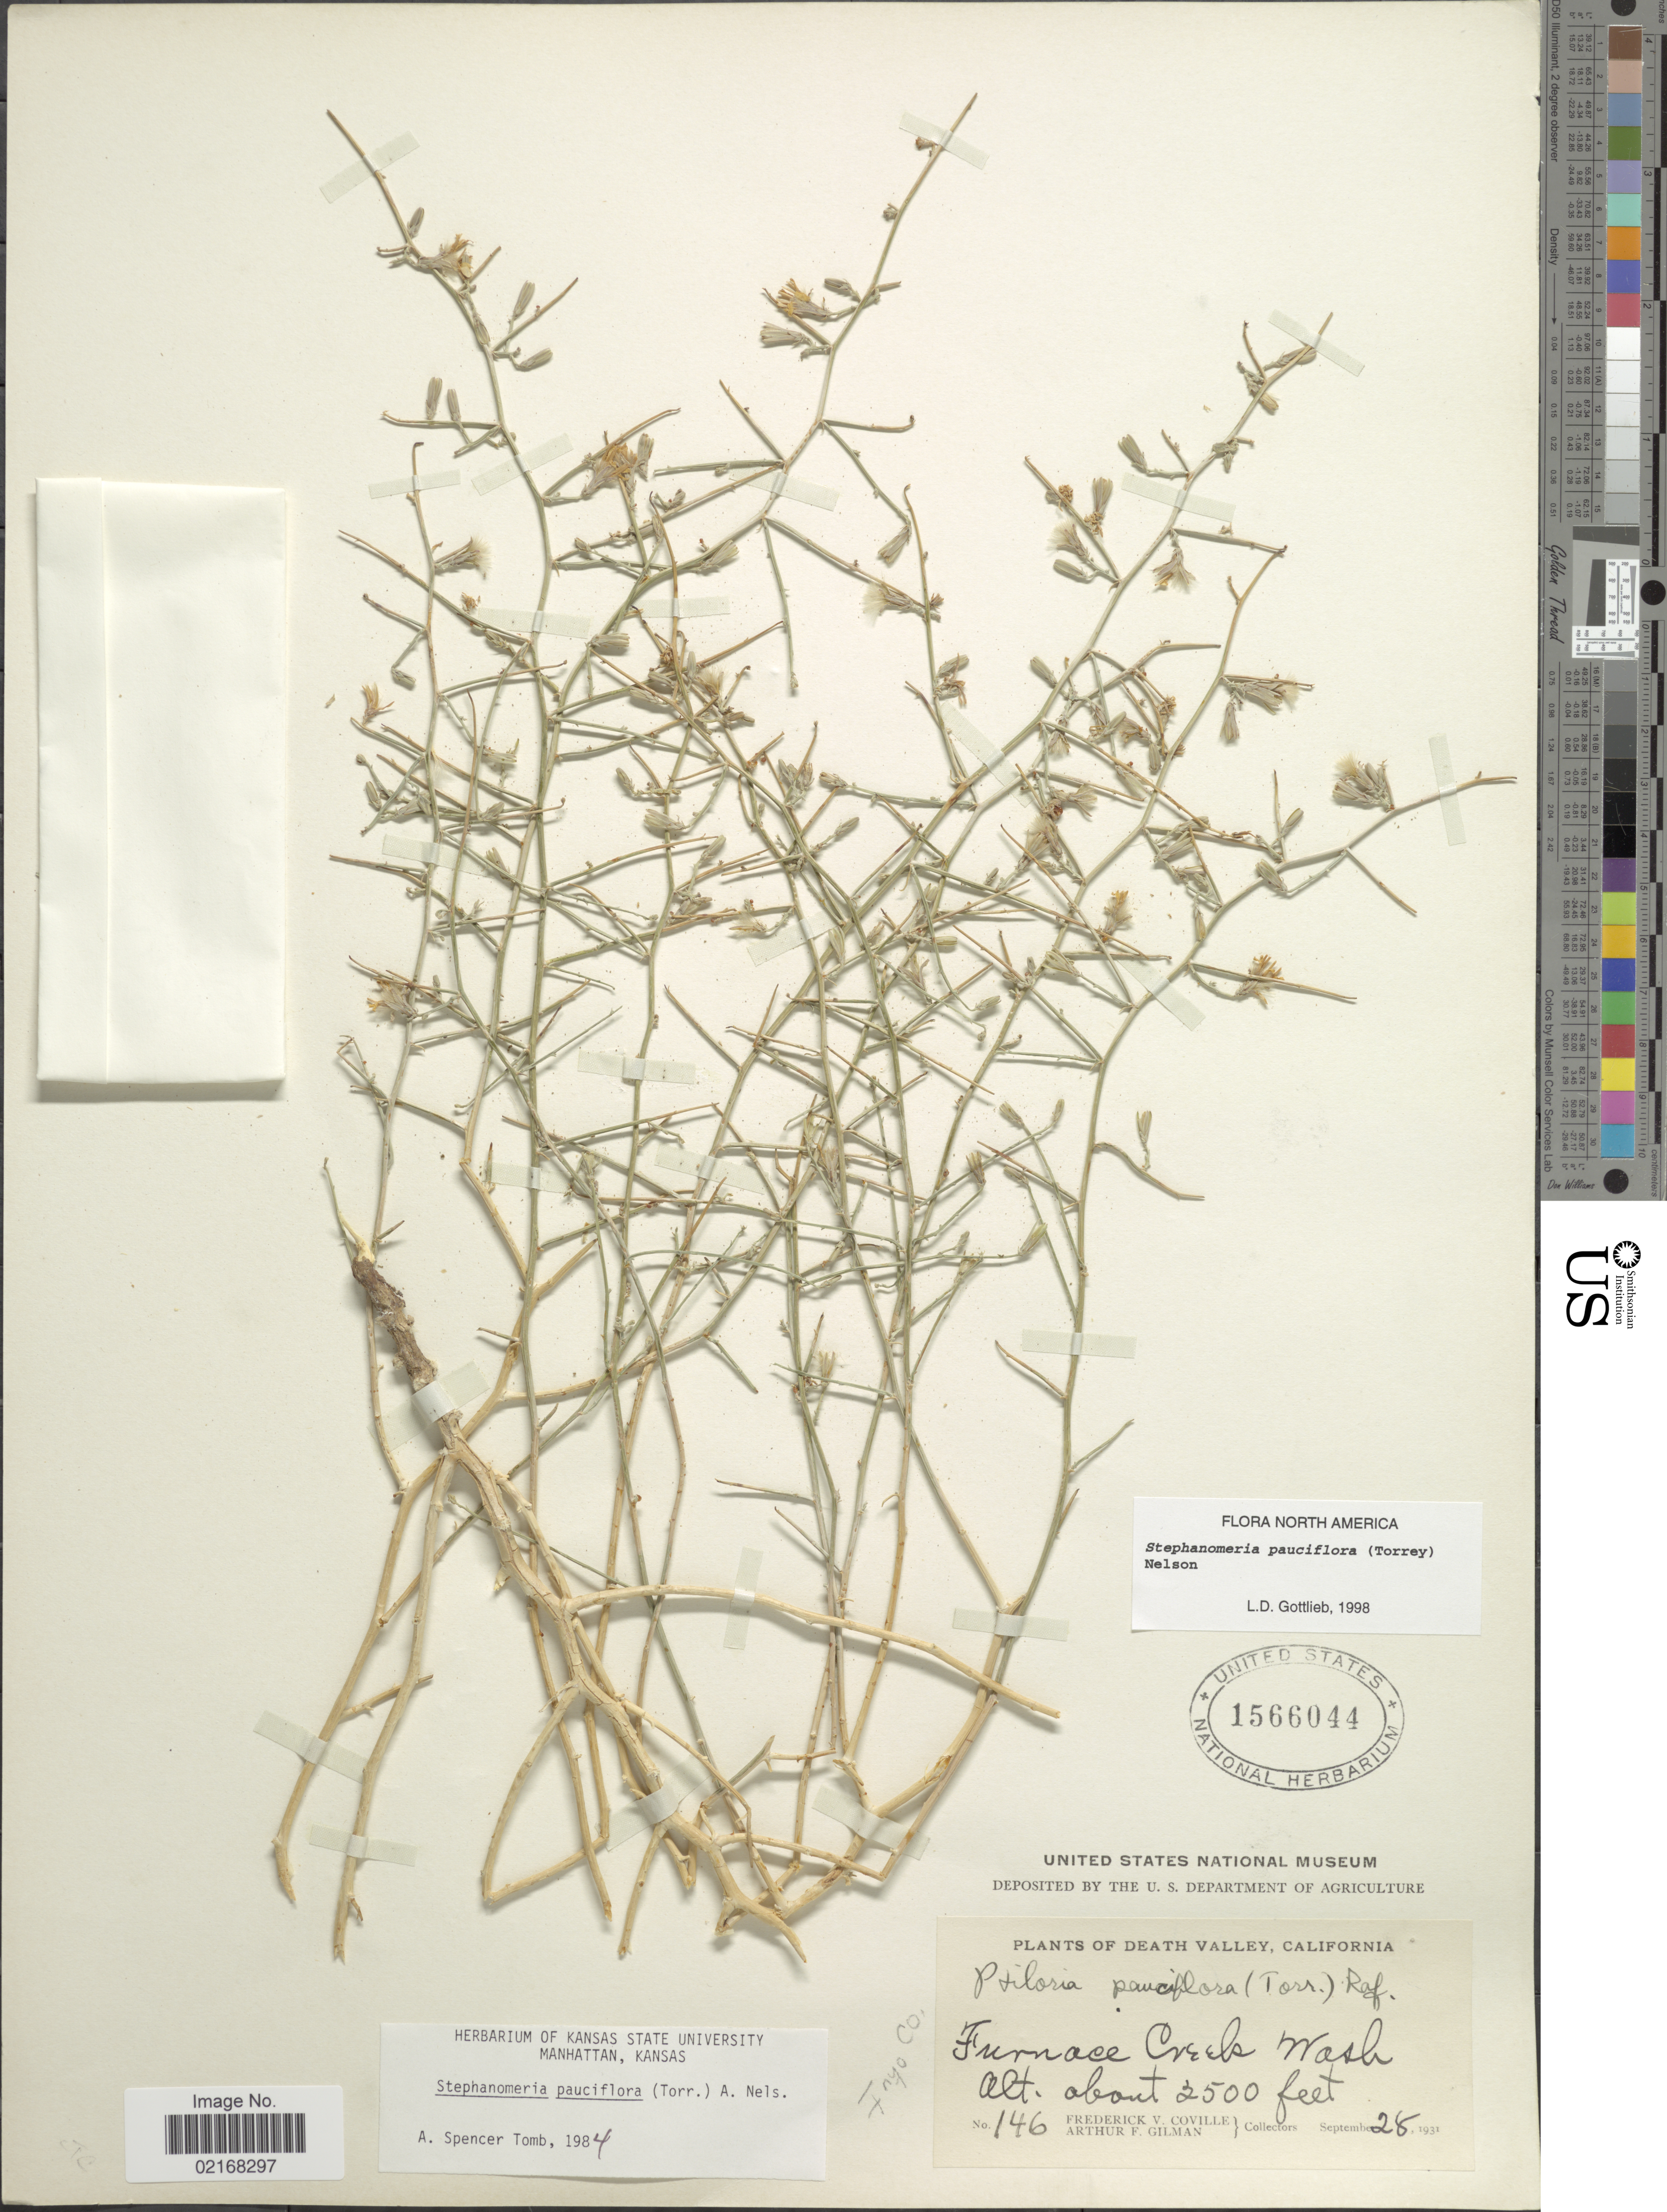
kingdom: Plantae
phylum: Tracheophyta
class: Magnoliopsida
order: Asterales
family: Asteraceae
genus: Stephanomeria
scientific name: Stephanomeria pauciflora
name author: (Torr.) A. Nelson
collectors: F. V. Coville & A. Gilman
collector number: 146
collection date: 1931-09-28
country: United States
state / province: California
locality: Death Valley, California. Furnace Creek Wash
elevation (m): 762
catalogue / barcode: US 1566044